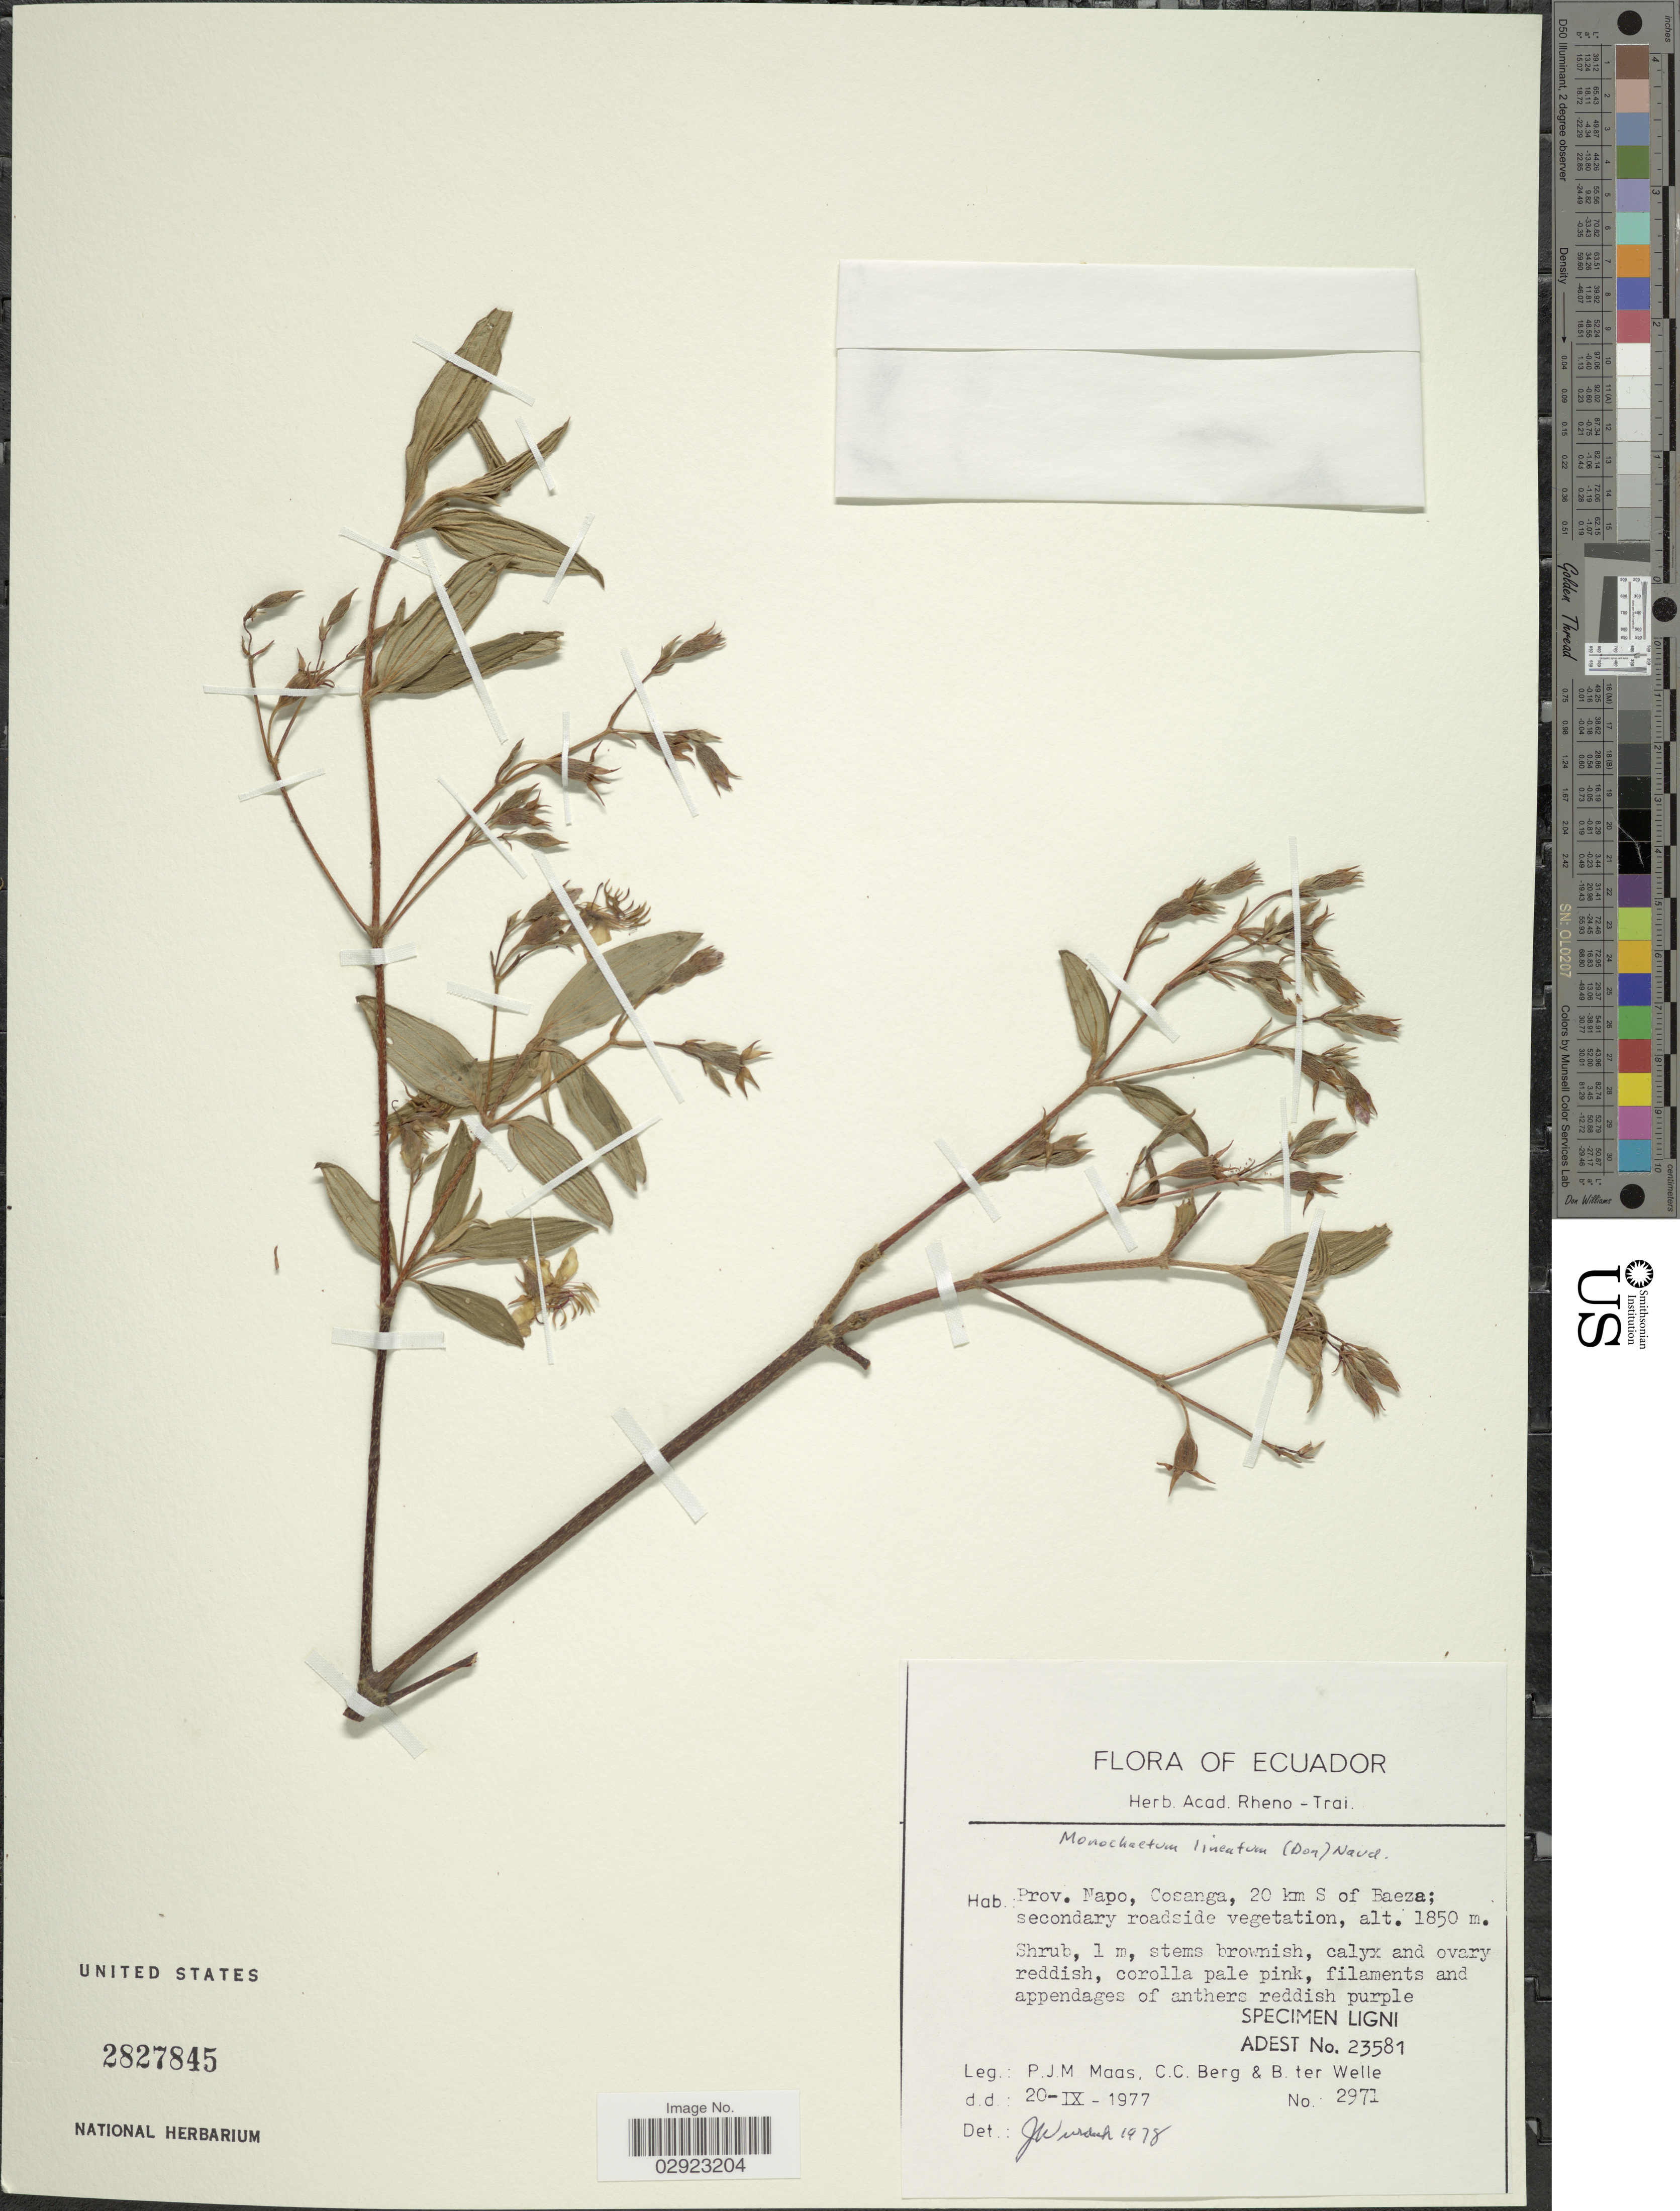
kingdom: Plantae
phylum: Tracheophyta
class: Magnoliopsida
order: Myrtales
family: Melastomataceae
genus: Monochaetum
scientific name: Monochaetum lineatum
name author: (D. Don) Naudin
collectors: P. Maas, C. C. Berg & B. ter Welle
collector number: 2971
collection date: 1977-09-20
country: Ecuador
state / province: Napo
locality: Prov. Napo, Cosanga, 20 km S of Baeza.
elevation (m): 1850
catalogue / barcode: US 2827845